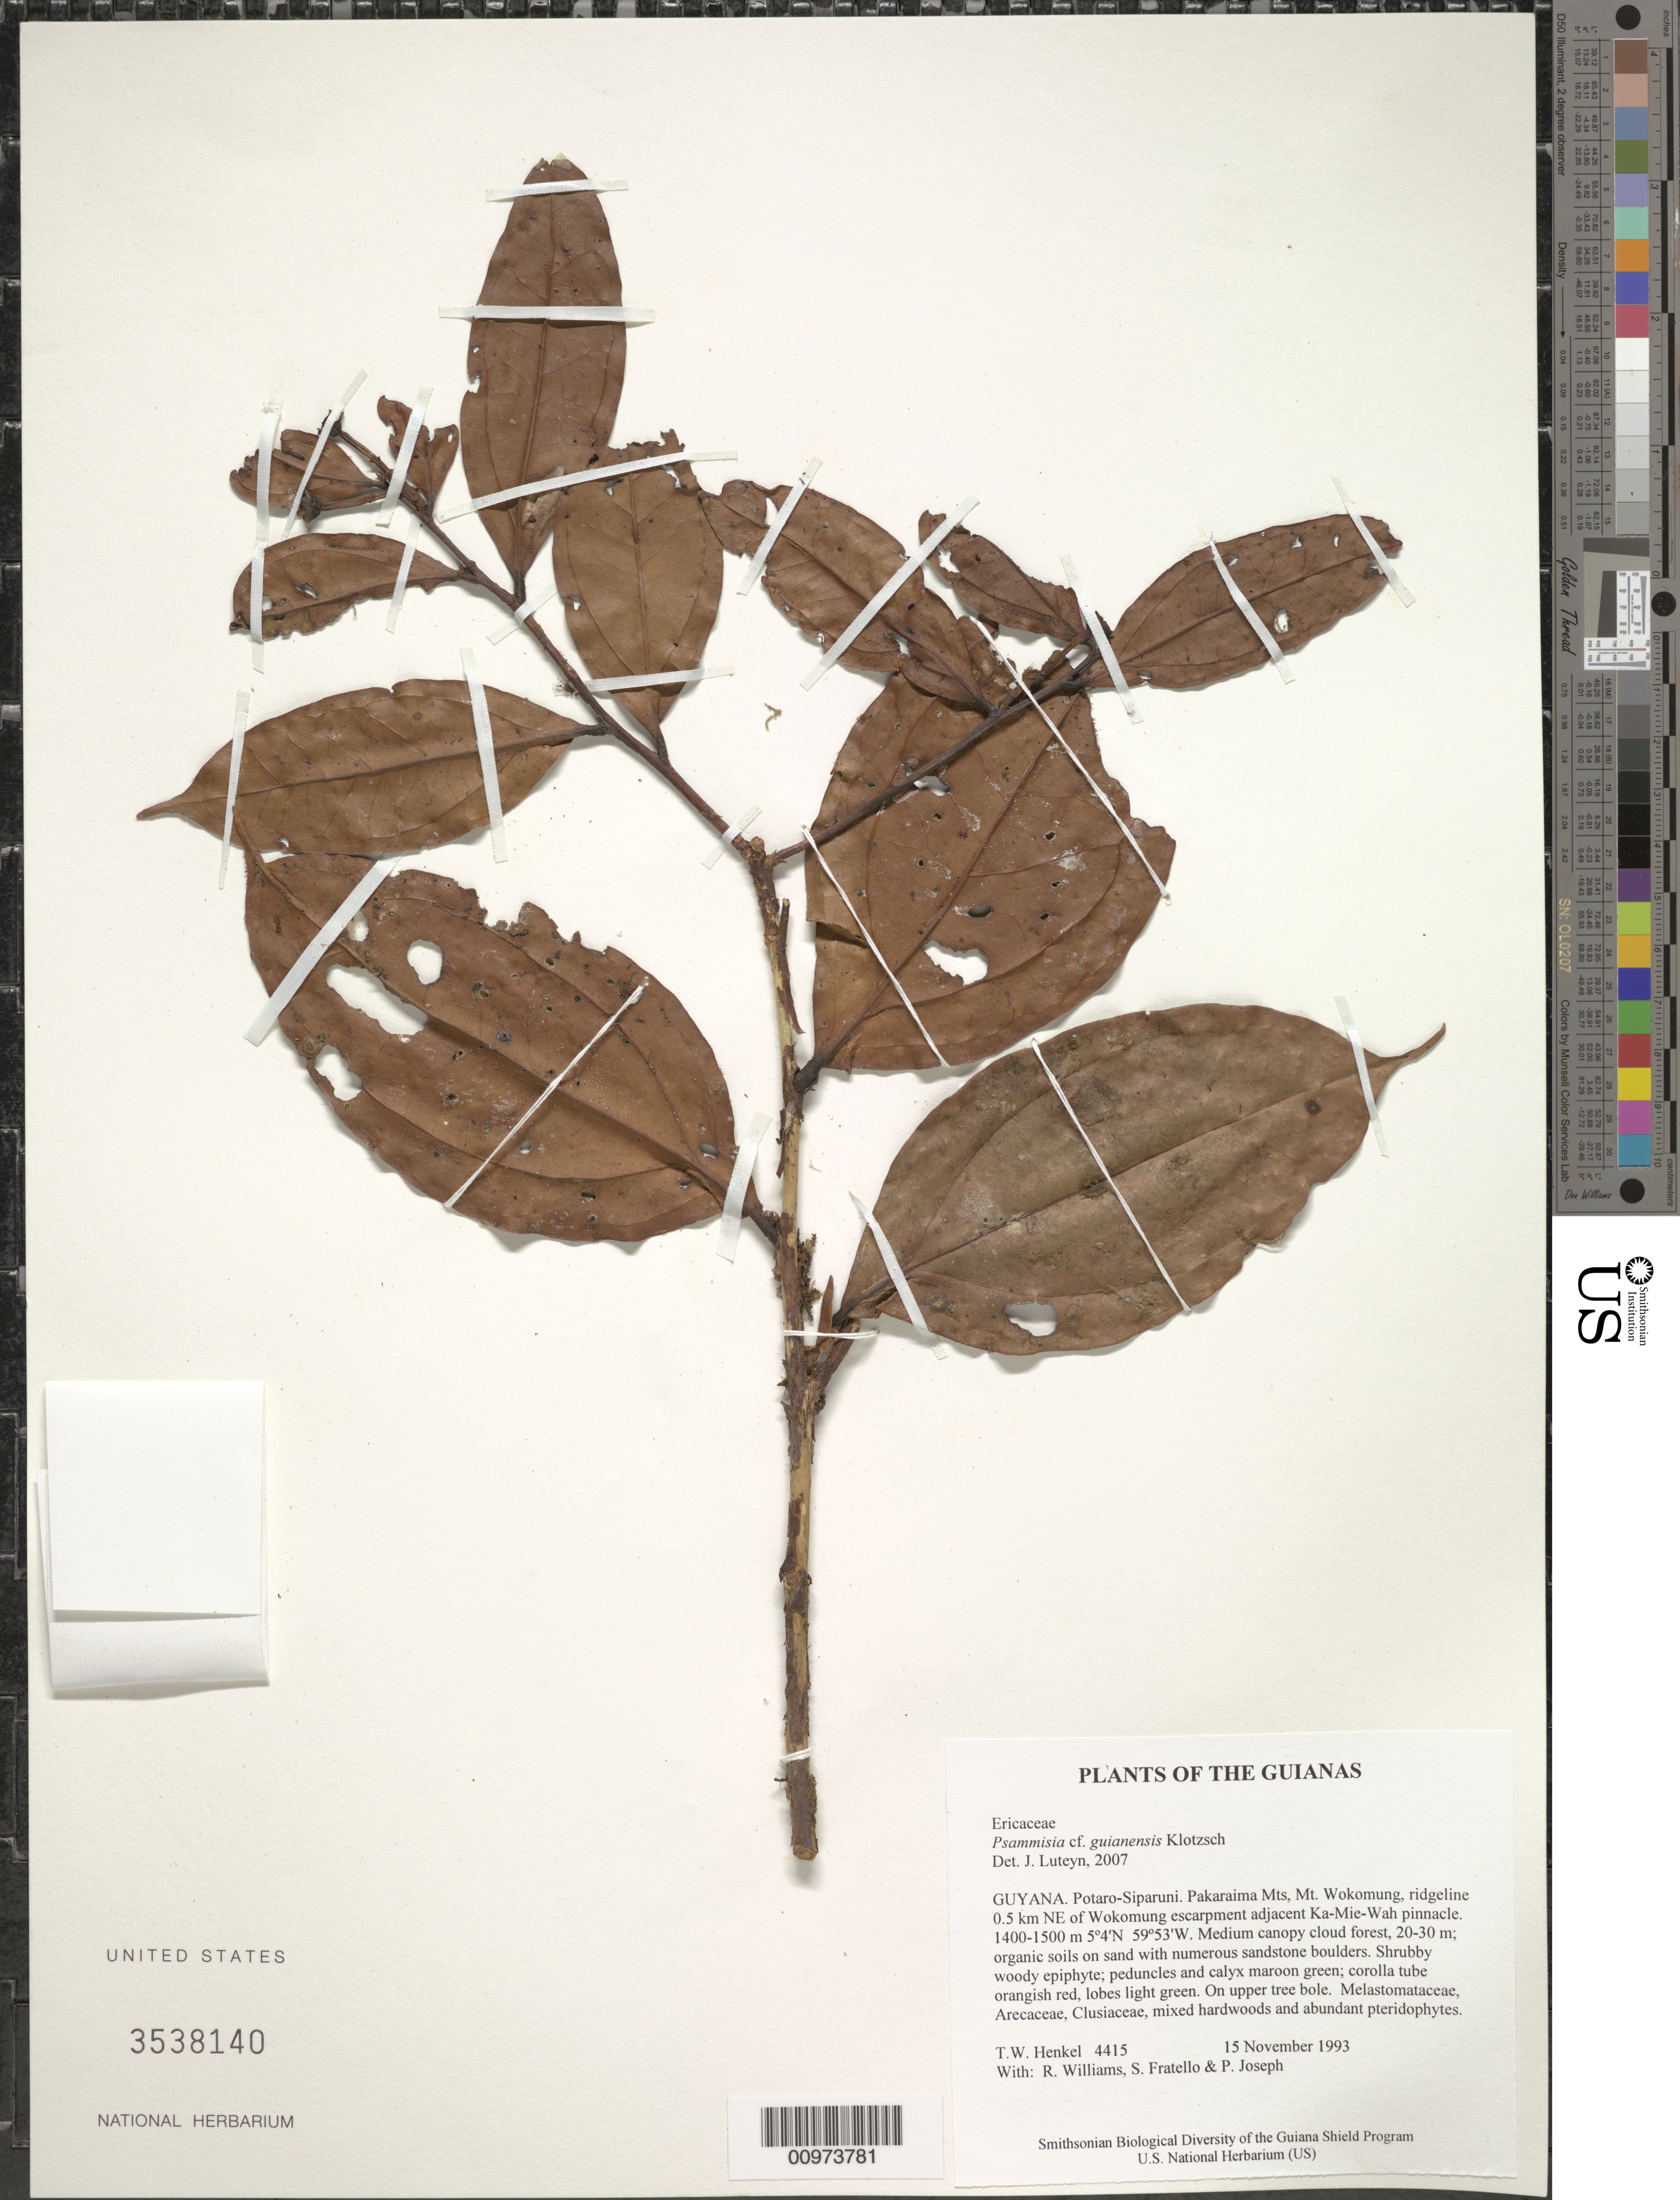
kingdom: Plantae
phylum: Tracheophyta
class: Magnoliopsida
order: Ericales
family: Ericaceae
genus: Psammisia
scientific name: Psammisia guianensis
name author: Klotzsch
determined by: Luteyn, J. L.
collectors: T. Henkel, R. Williams, S. Fratello & P. Joseph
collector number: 4415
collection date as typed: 15 November 1993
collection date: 1993-11-15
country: Guyana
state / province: Potaro-Siparuni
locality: Pakaraima Mts, Mt. Wokomung, ridgeline 0.5 km NE of Wokomung escarpment adjacent Ka-Mie-Wah pinnacle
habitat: Medium canopy cloud forest, 20-30 m; organic soils on sand with numerous sandstone boulders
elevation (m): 1400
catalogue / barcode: US 3538140